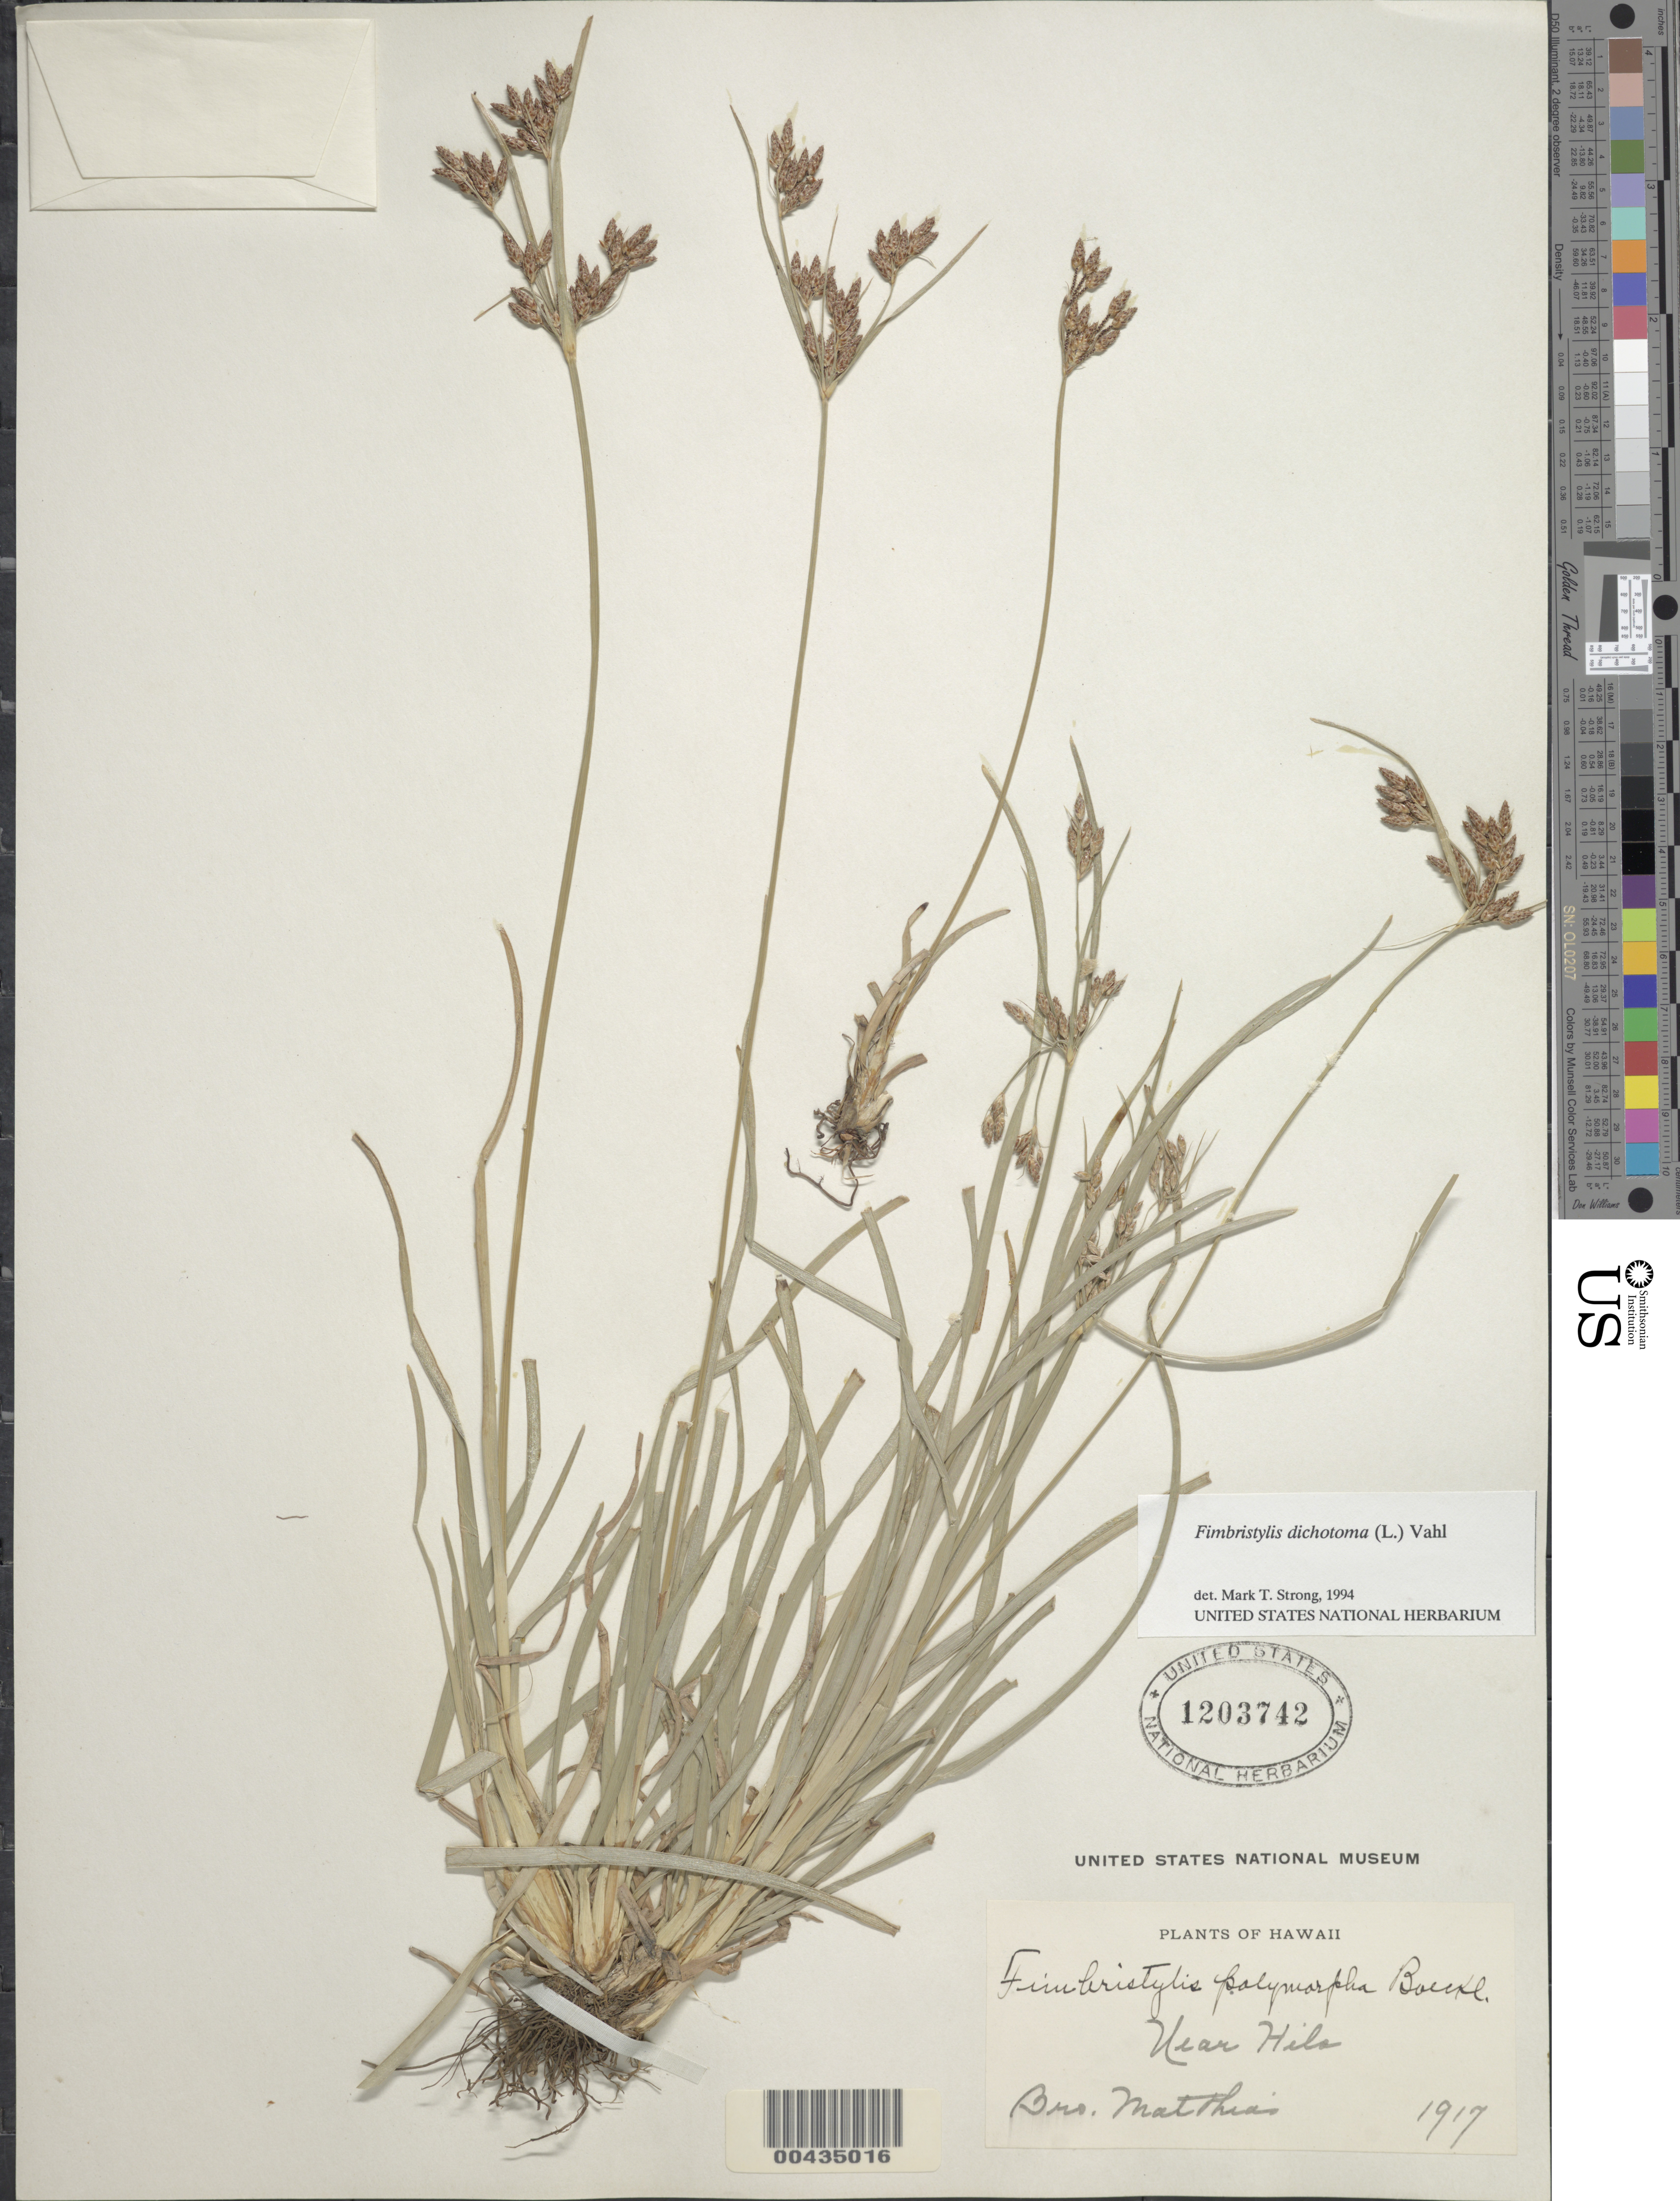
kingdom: Plantae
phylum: Tracheophyta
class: Liliopsida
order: Poales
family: Cyperaceae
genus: Fimbristylis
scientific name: Fimbristylis dichotoma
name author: (L.) Vahl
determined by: Strong, M. T., (US), Smithsonian Institution - National Museum of Natural History (UNITED STATES)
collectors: B. Matthias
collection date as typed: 1917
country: United States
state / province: Hawaii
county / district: Hawaii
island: Hawaii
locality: Near Hilo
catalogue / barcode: US 1203742